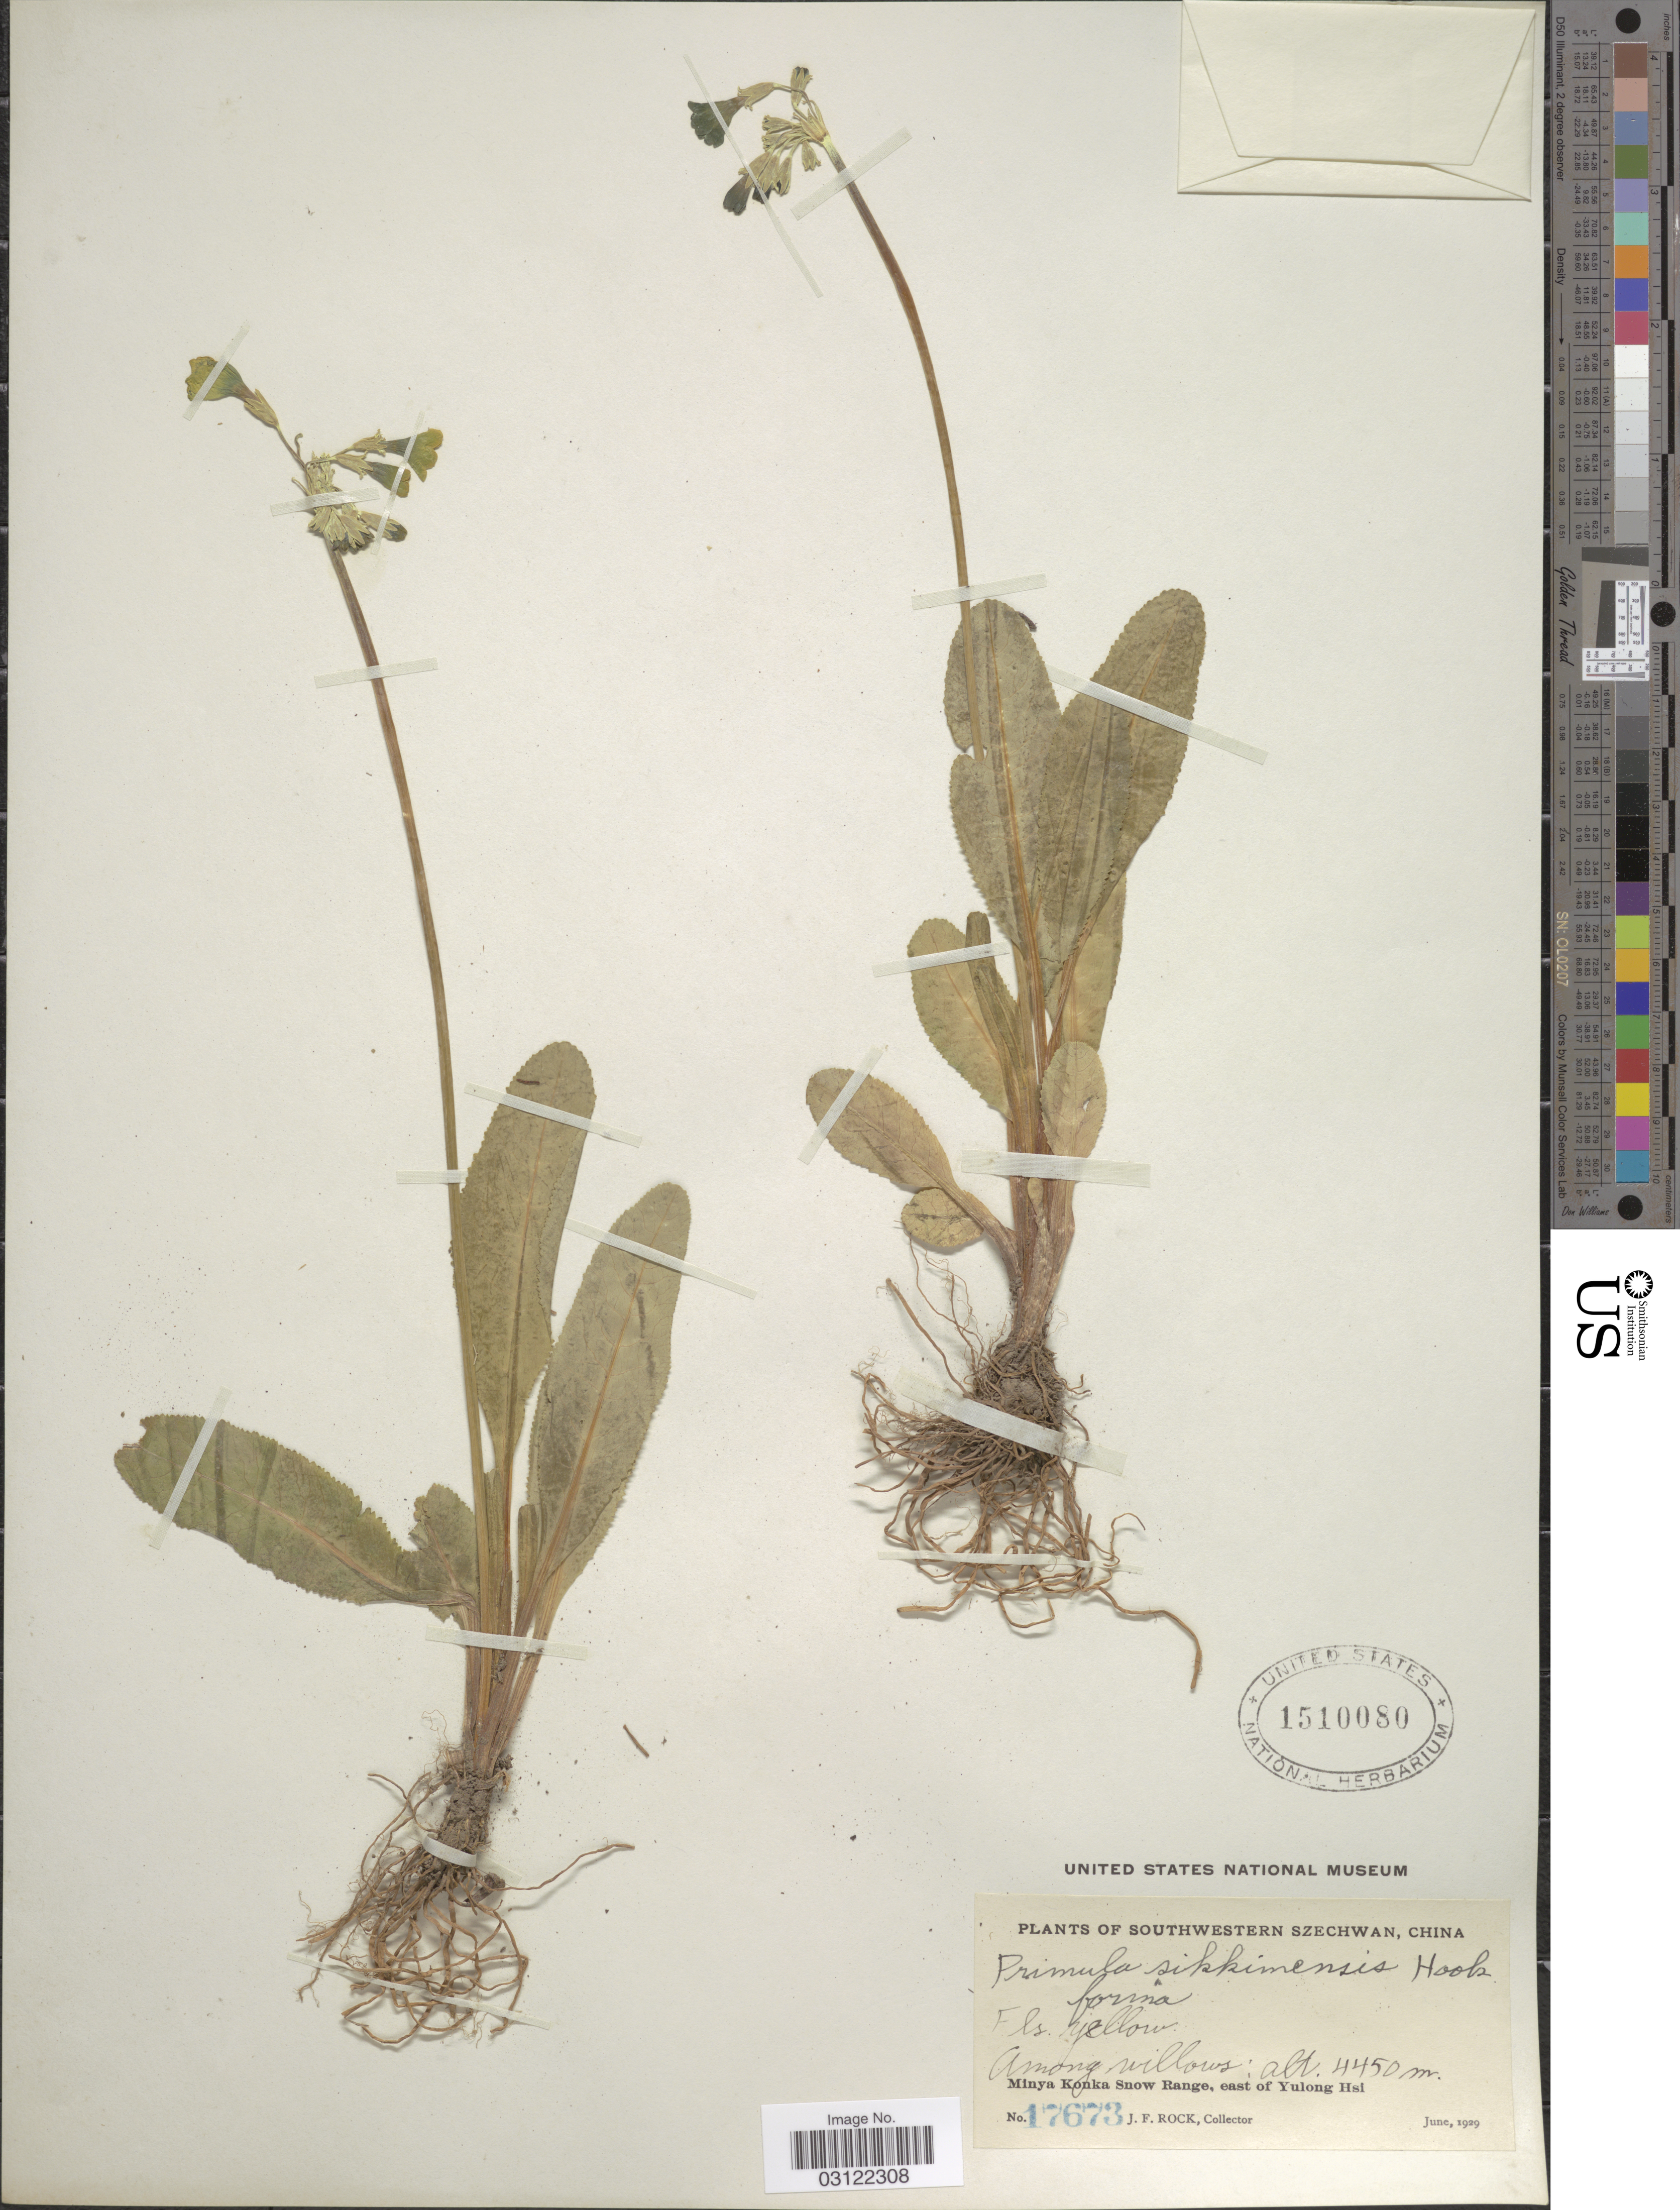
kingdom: Plantae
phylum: Tracheophyta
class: Magnoliopsida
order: Ericales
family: Primulaceae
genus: Primula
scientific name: Primula sikkimensis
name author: Hook.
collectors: J. Rock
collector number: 17673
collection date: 1929-06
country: China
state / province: Sichuan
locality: Southwestern Szechwan. Minya Konka Snow Range, east of Yulong Hsi.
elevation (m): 4450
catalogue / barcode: US 1510080